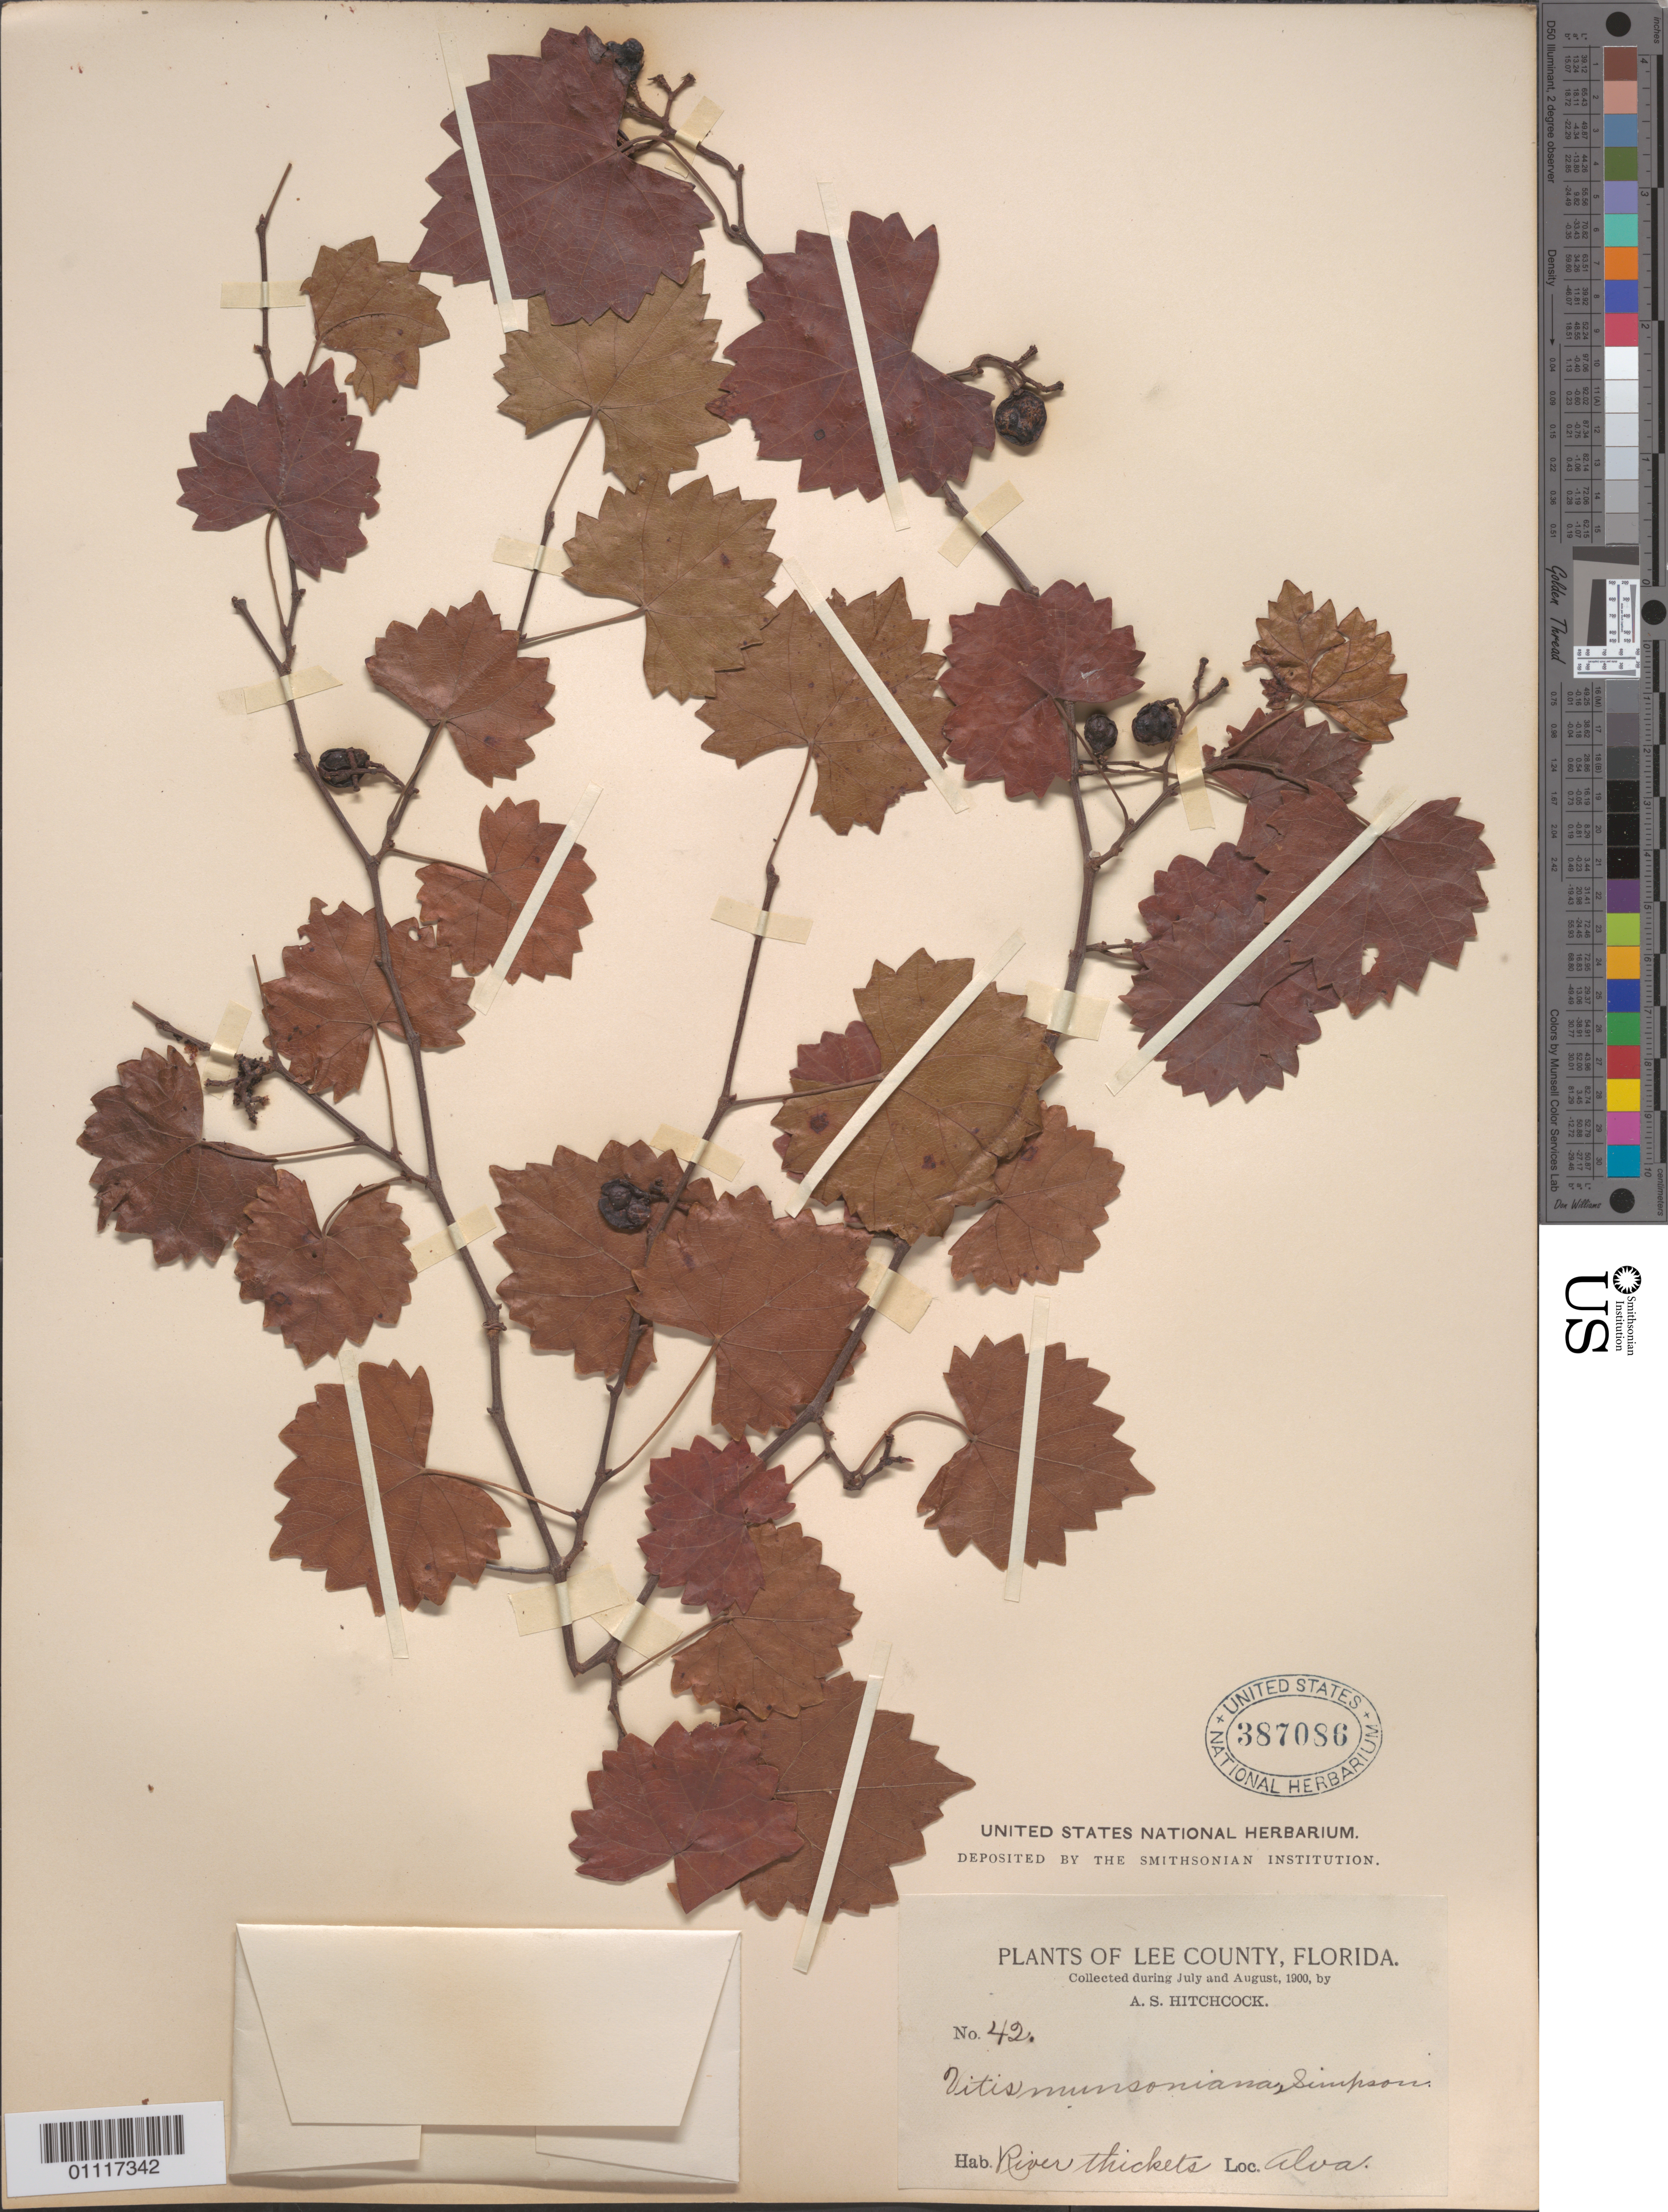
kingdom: Plantae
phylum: Tracheophyta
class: Magnoliopsida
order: Vitales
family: Vitaceae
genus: Vitis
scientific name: Vitis munsoniana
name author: J.H. Simpson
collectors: A. S. Hitchcock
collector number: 42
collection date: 1900-07/1900-08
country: United States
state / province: Florida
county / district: Lee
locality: Alvar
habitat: River thickets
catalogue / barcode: US 387086